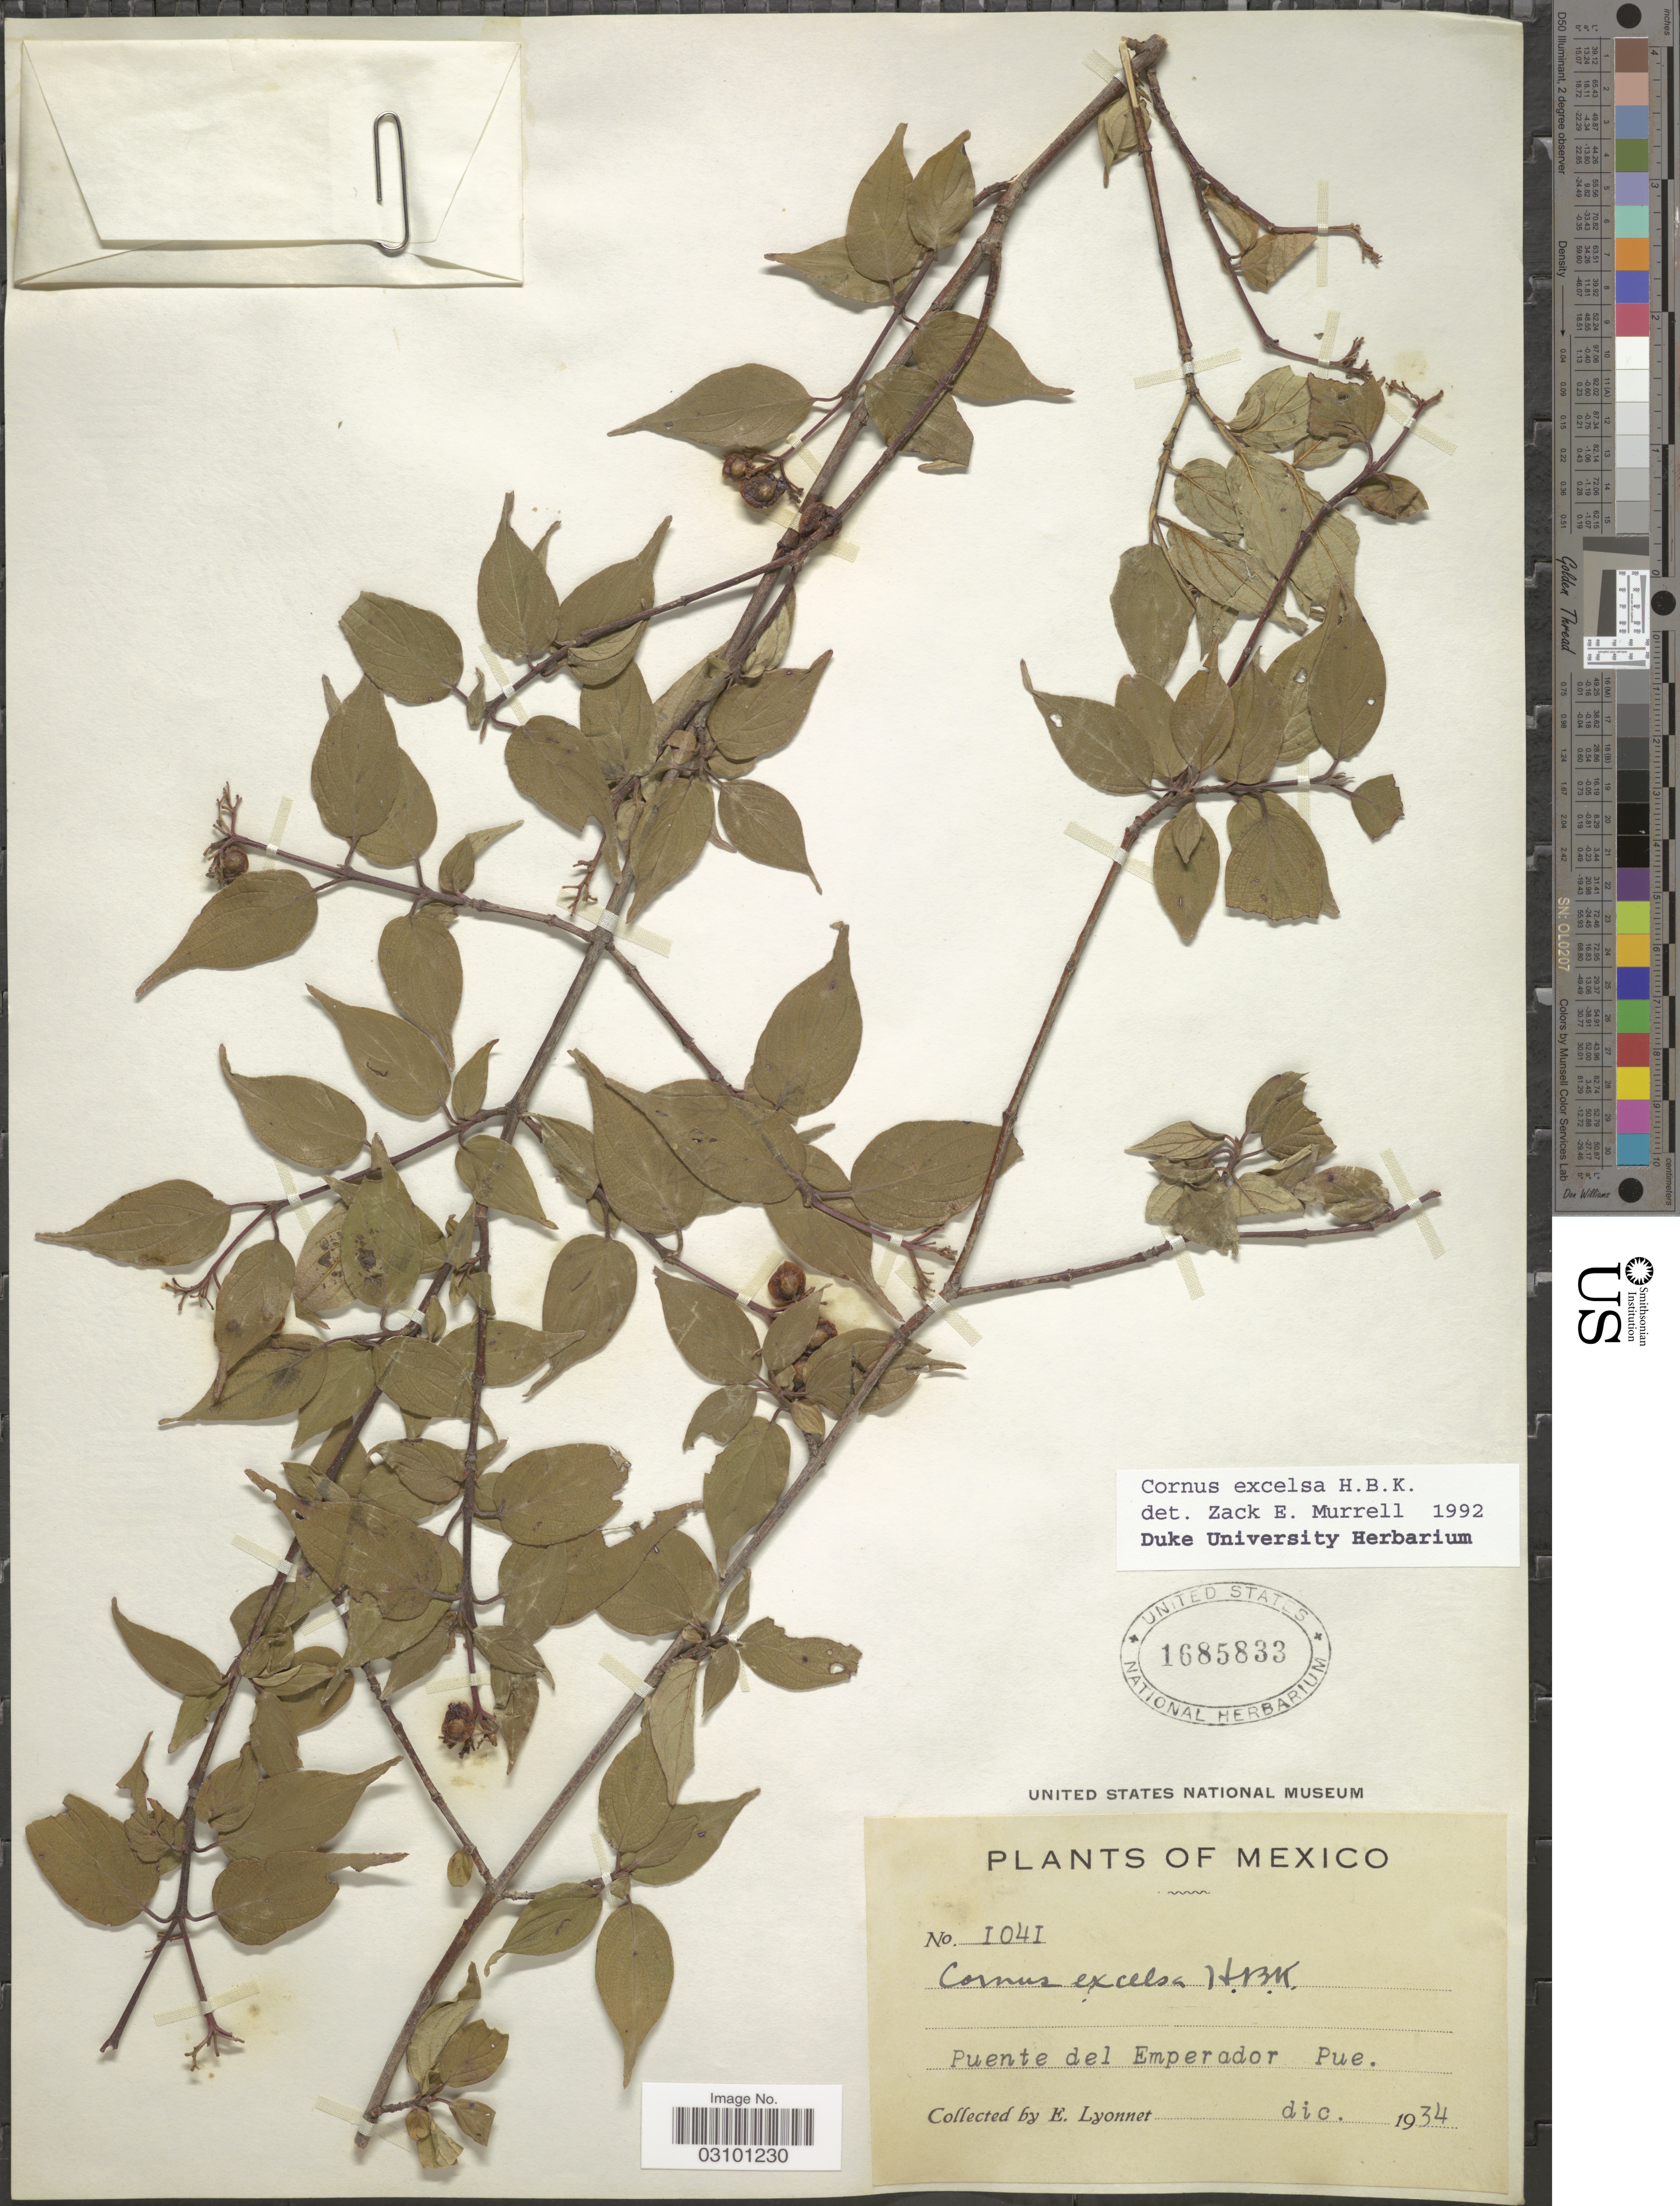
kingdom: Plantae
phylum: Tracheophyta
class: Magnoliopsida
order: Cornales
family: Cornaceae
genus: Cornus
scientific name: Cornus excelsa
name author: Kunth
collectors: E. Lyonnet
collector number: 1041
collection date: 1934-12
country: Mexico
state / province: Puebla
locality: Puente del Emperador.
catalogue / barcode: US 1685833